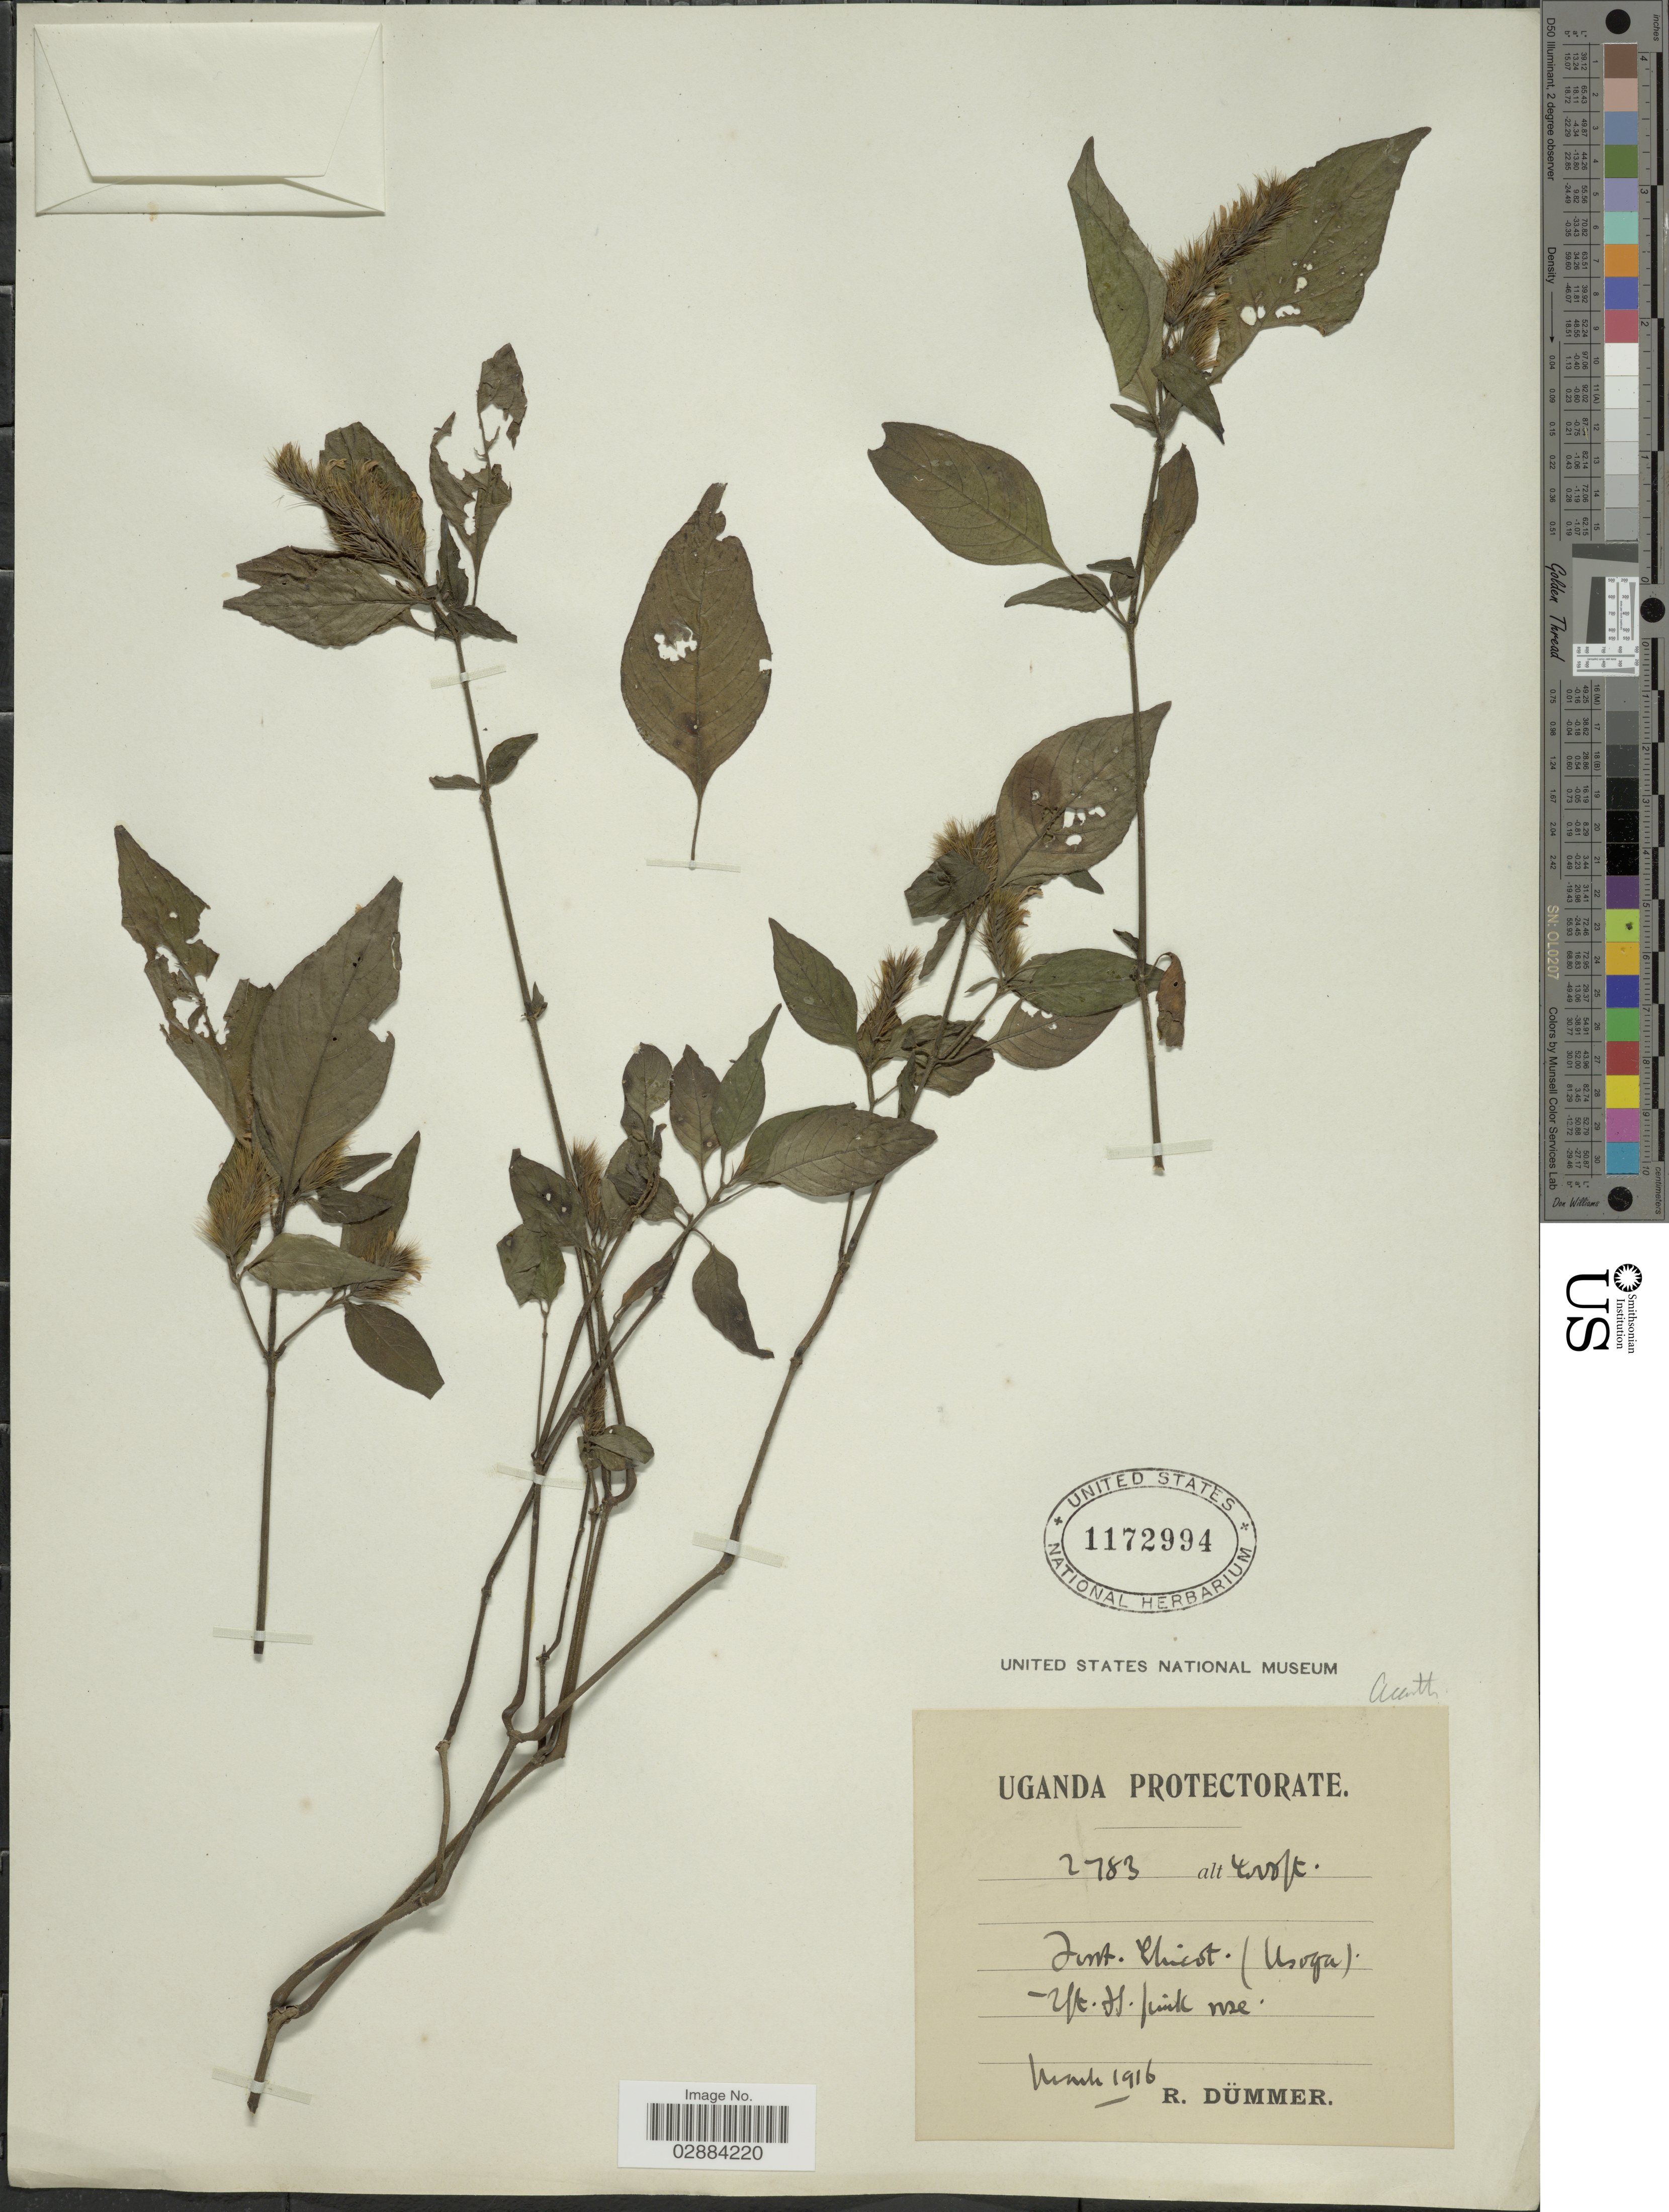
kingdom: Plantae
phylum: Tracheophyta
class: Magnoliopsida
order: Lamiales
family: Acanthaceae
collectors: R. A. Dümmer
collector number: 2783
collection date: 1916-03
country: Uganda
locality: Uganda Protectorate. Forest Chicot (Usoga).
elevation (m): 1219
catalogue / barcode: US 1172994